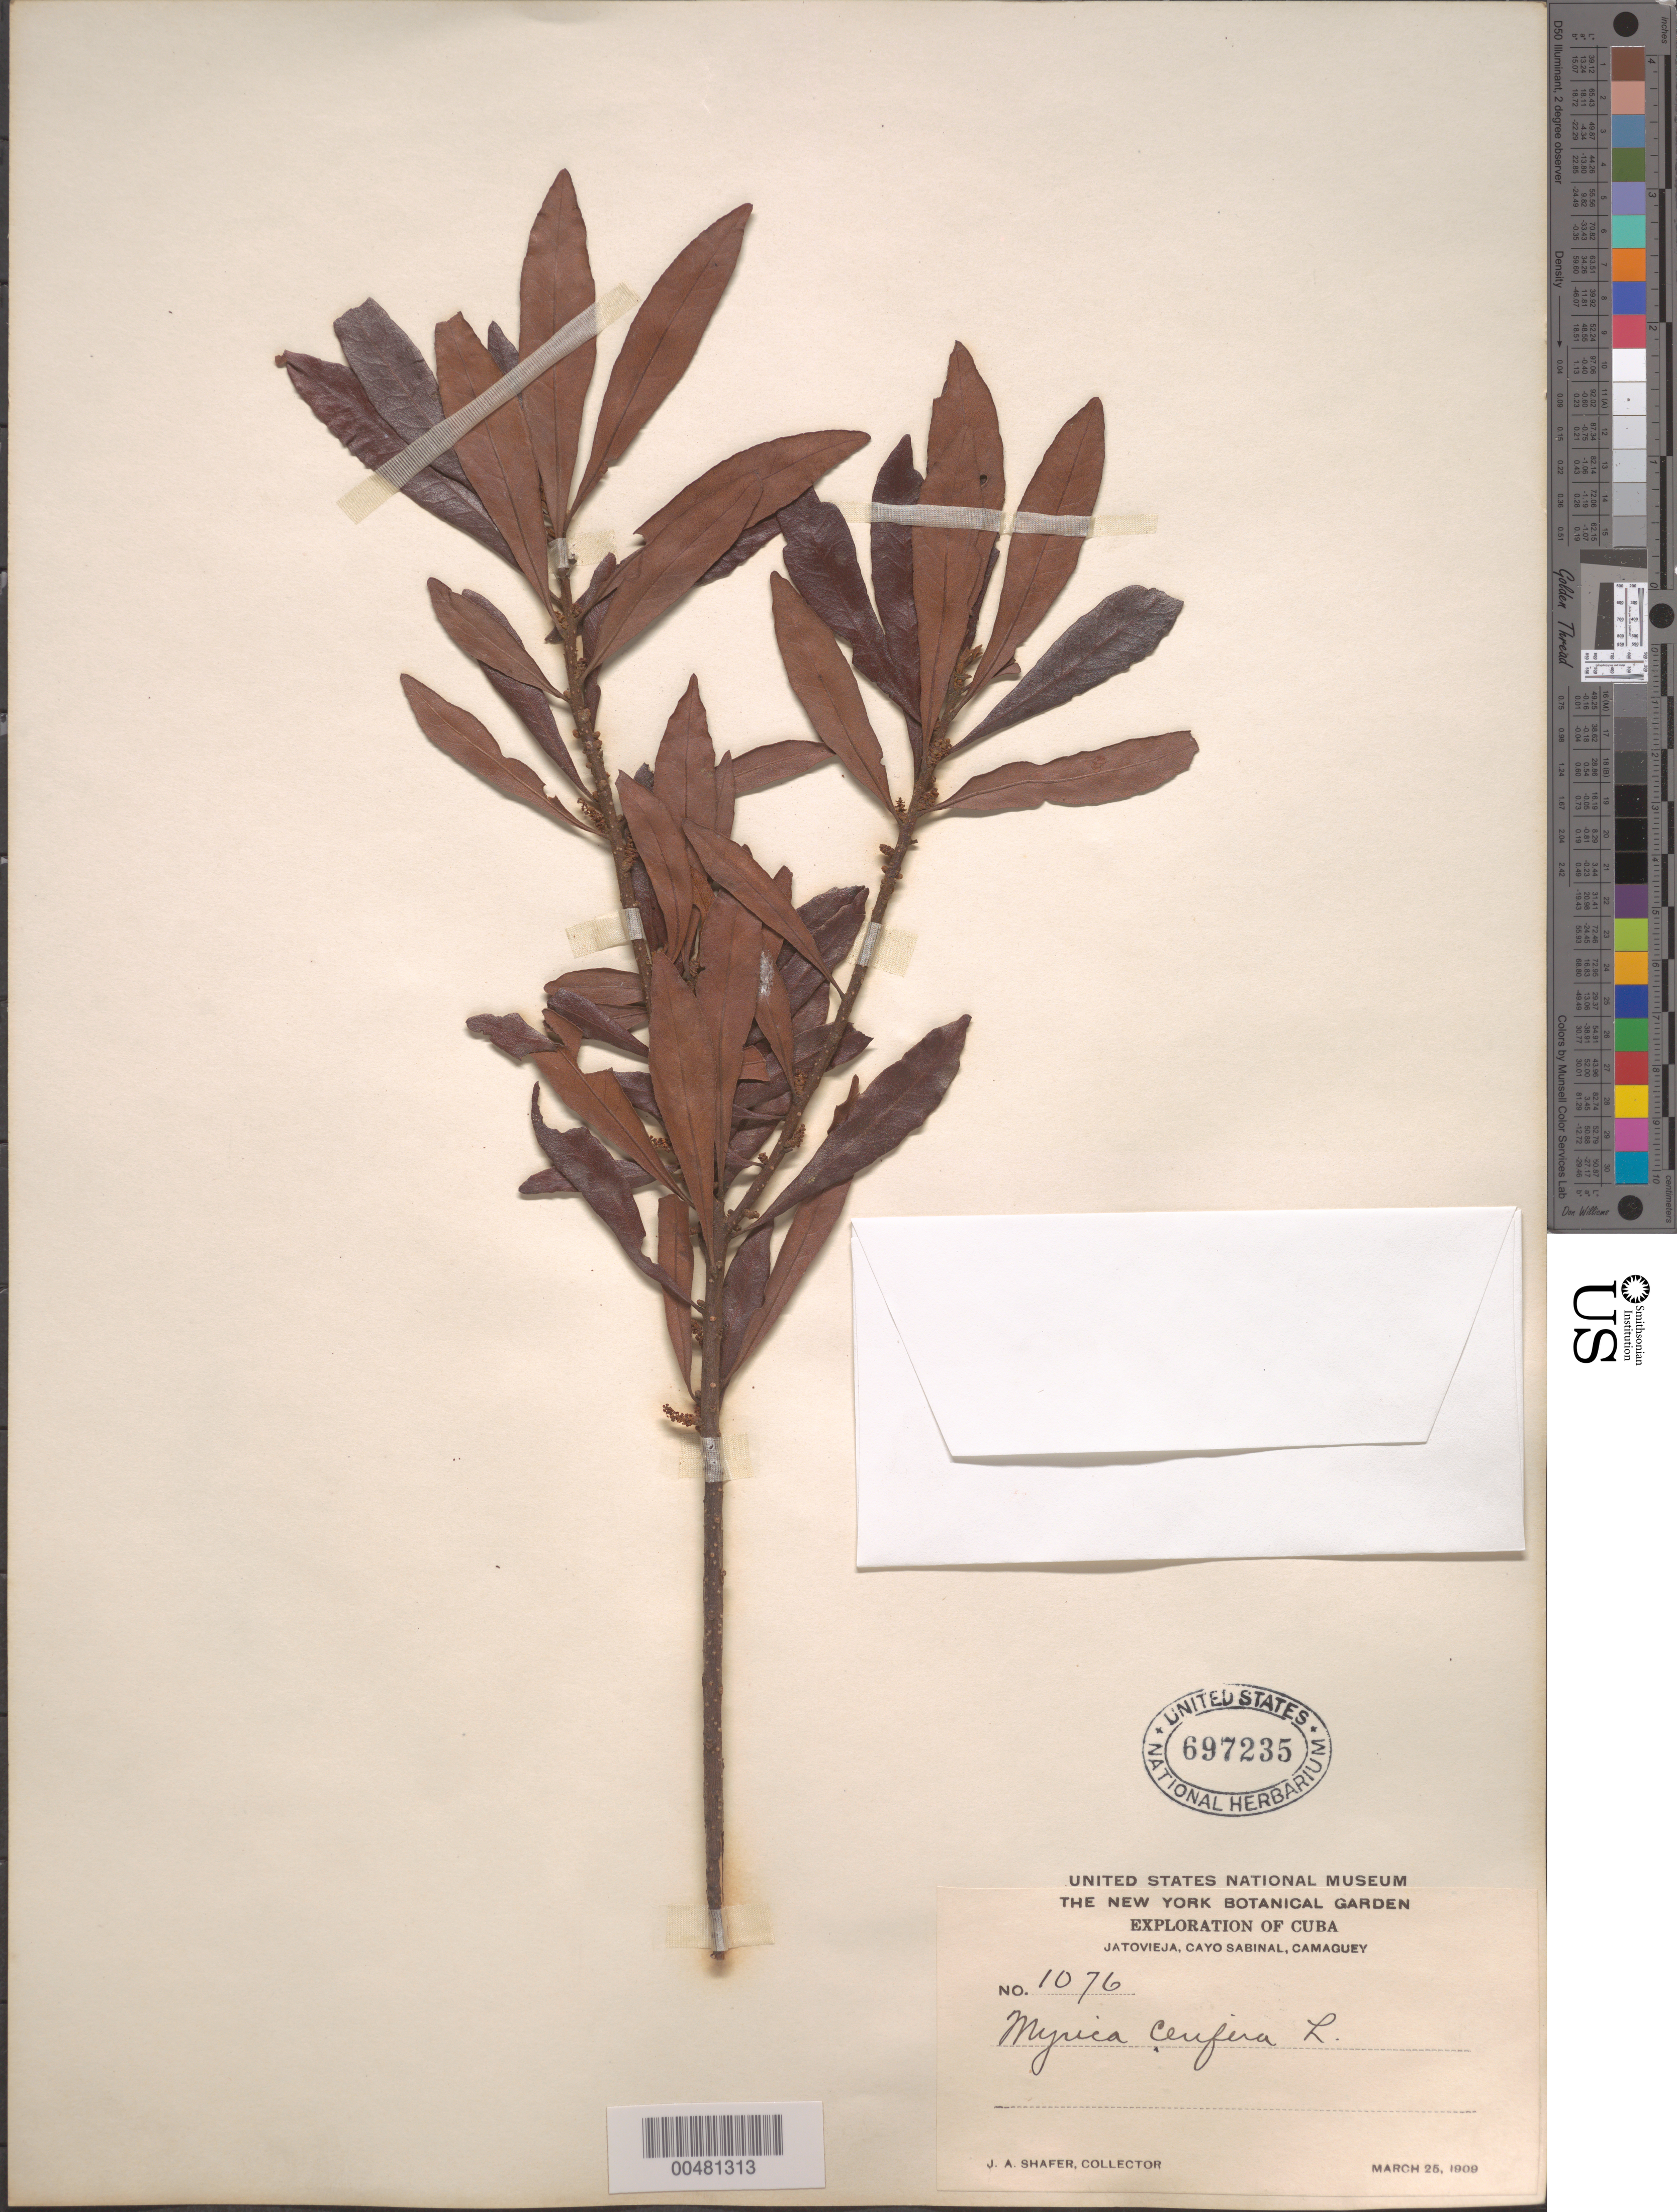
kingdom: Plantae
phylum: Tracheophyta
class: Magnoliopsida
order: Fagales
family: Myricaceae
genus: Morella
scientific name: Morella cerifera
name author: (L.) Small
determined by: Strong, M. T., (US), Smithsonian Institution - National Museum of Natural History (UNITED STATES)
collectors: J. A. Shafer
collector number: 1076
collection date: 1909-03-25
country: Cuba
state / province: Camagüey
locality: Jatovieja, Cayo Sabinal.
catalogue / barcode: US 697235